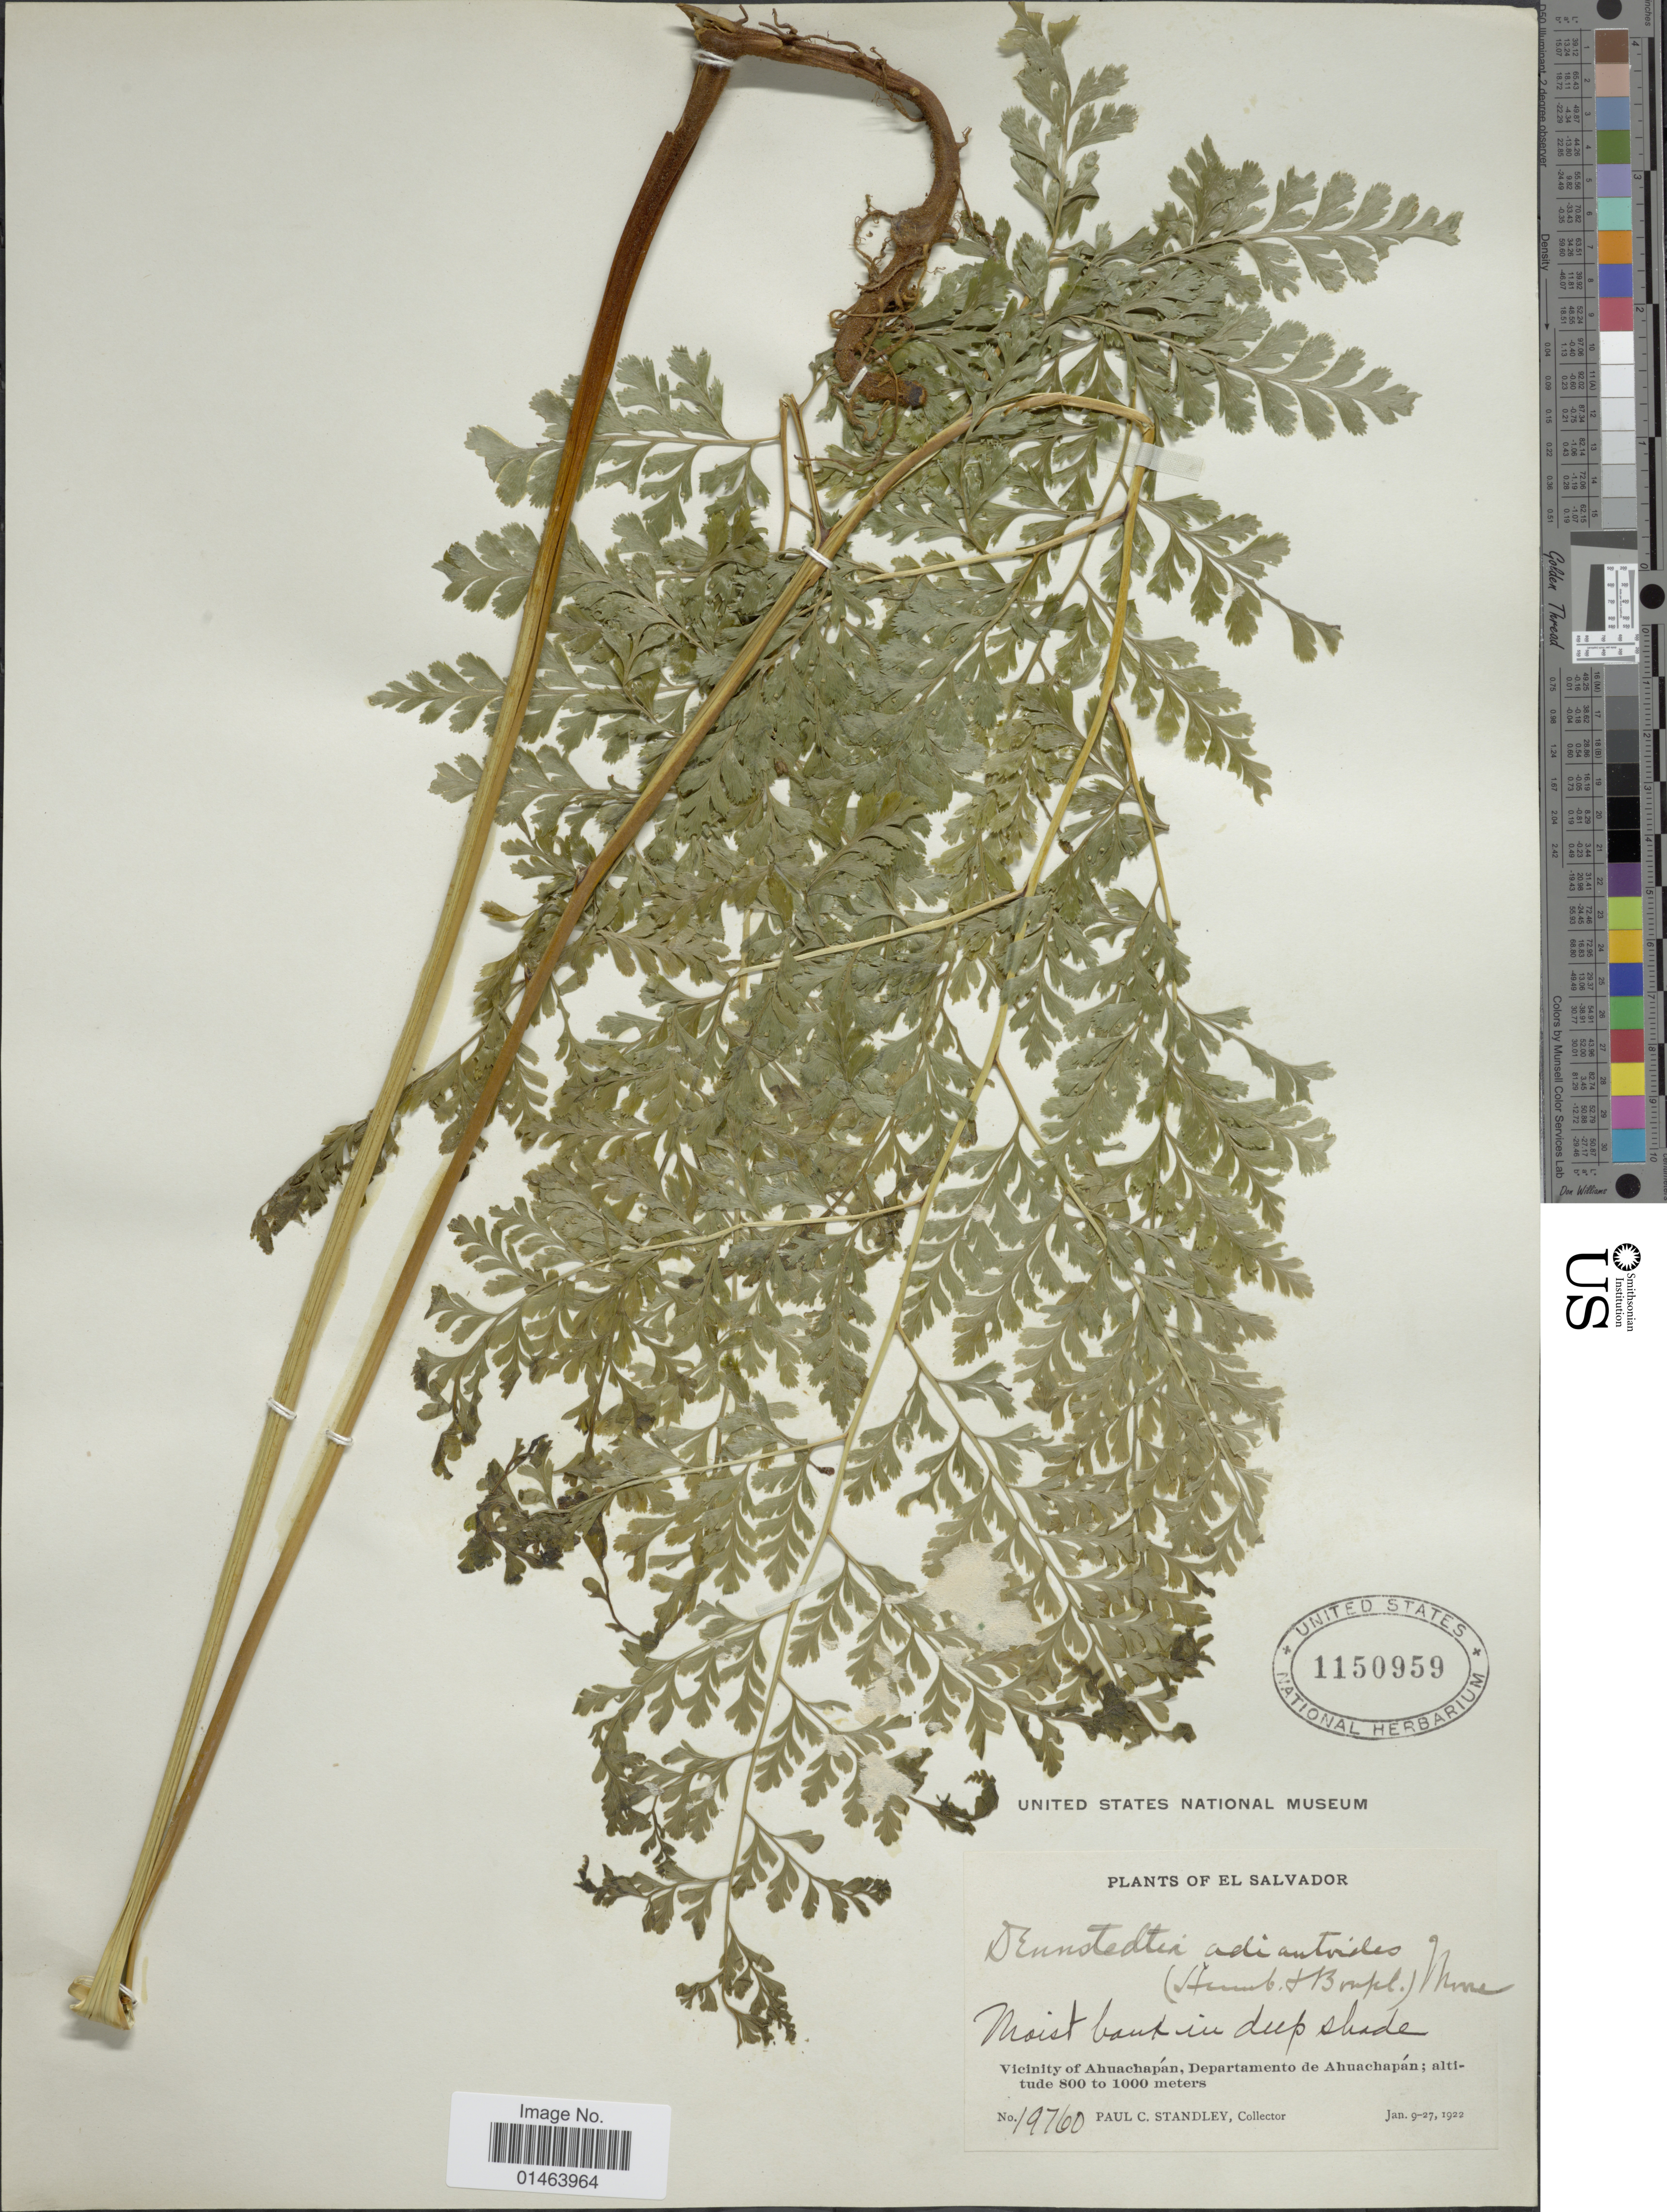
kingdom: Plantae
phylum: Tracheophyta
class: Polypodiopsida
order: Polypodiales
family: Dennstaedtiaceae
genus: Dennstaedtia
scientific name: Dennstaedtia bipinnata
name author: (Cav.) Maxon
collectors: P. C. Standley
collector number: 19760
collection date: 1922-01-09/1922-01-27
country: El Salvador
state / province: Ahuachapan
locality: El Salvador, Vicinity of Ahuachapan, Departamento de Ahuachapan.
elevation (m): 800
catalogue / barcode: US 1150959